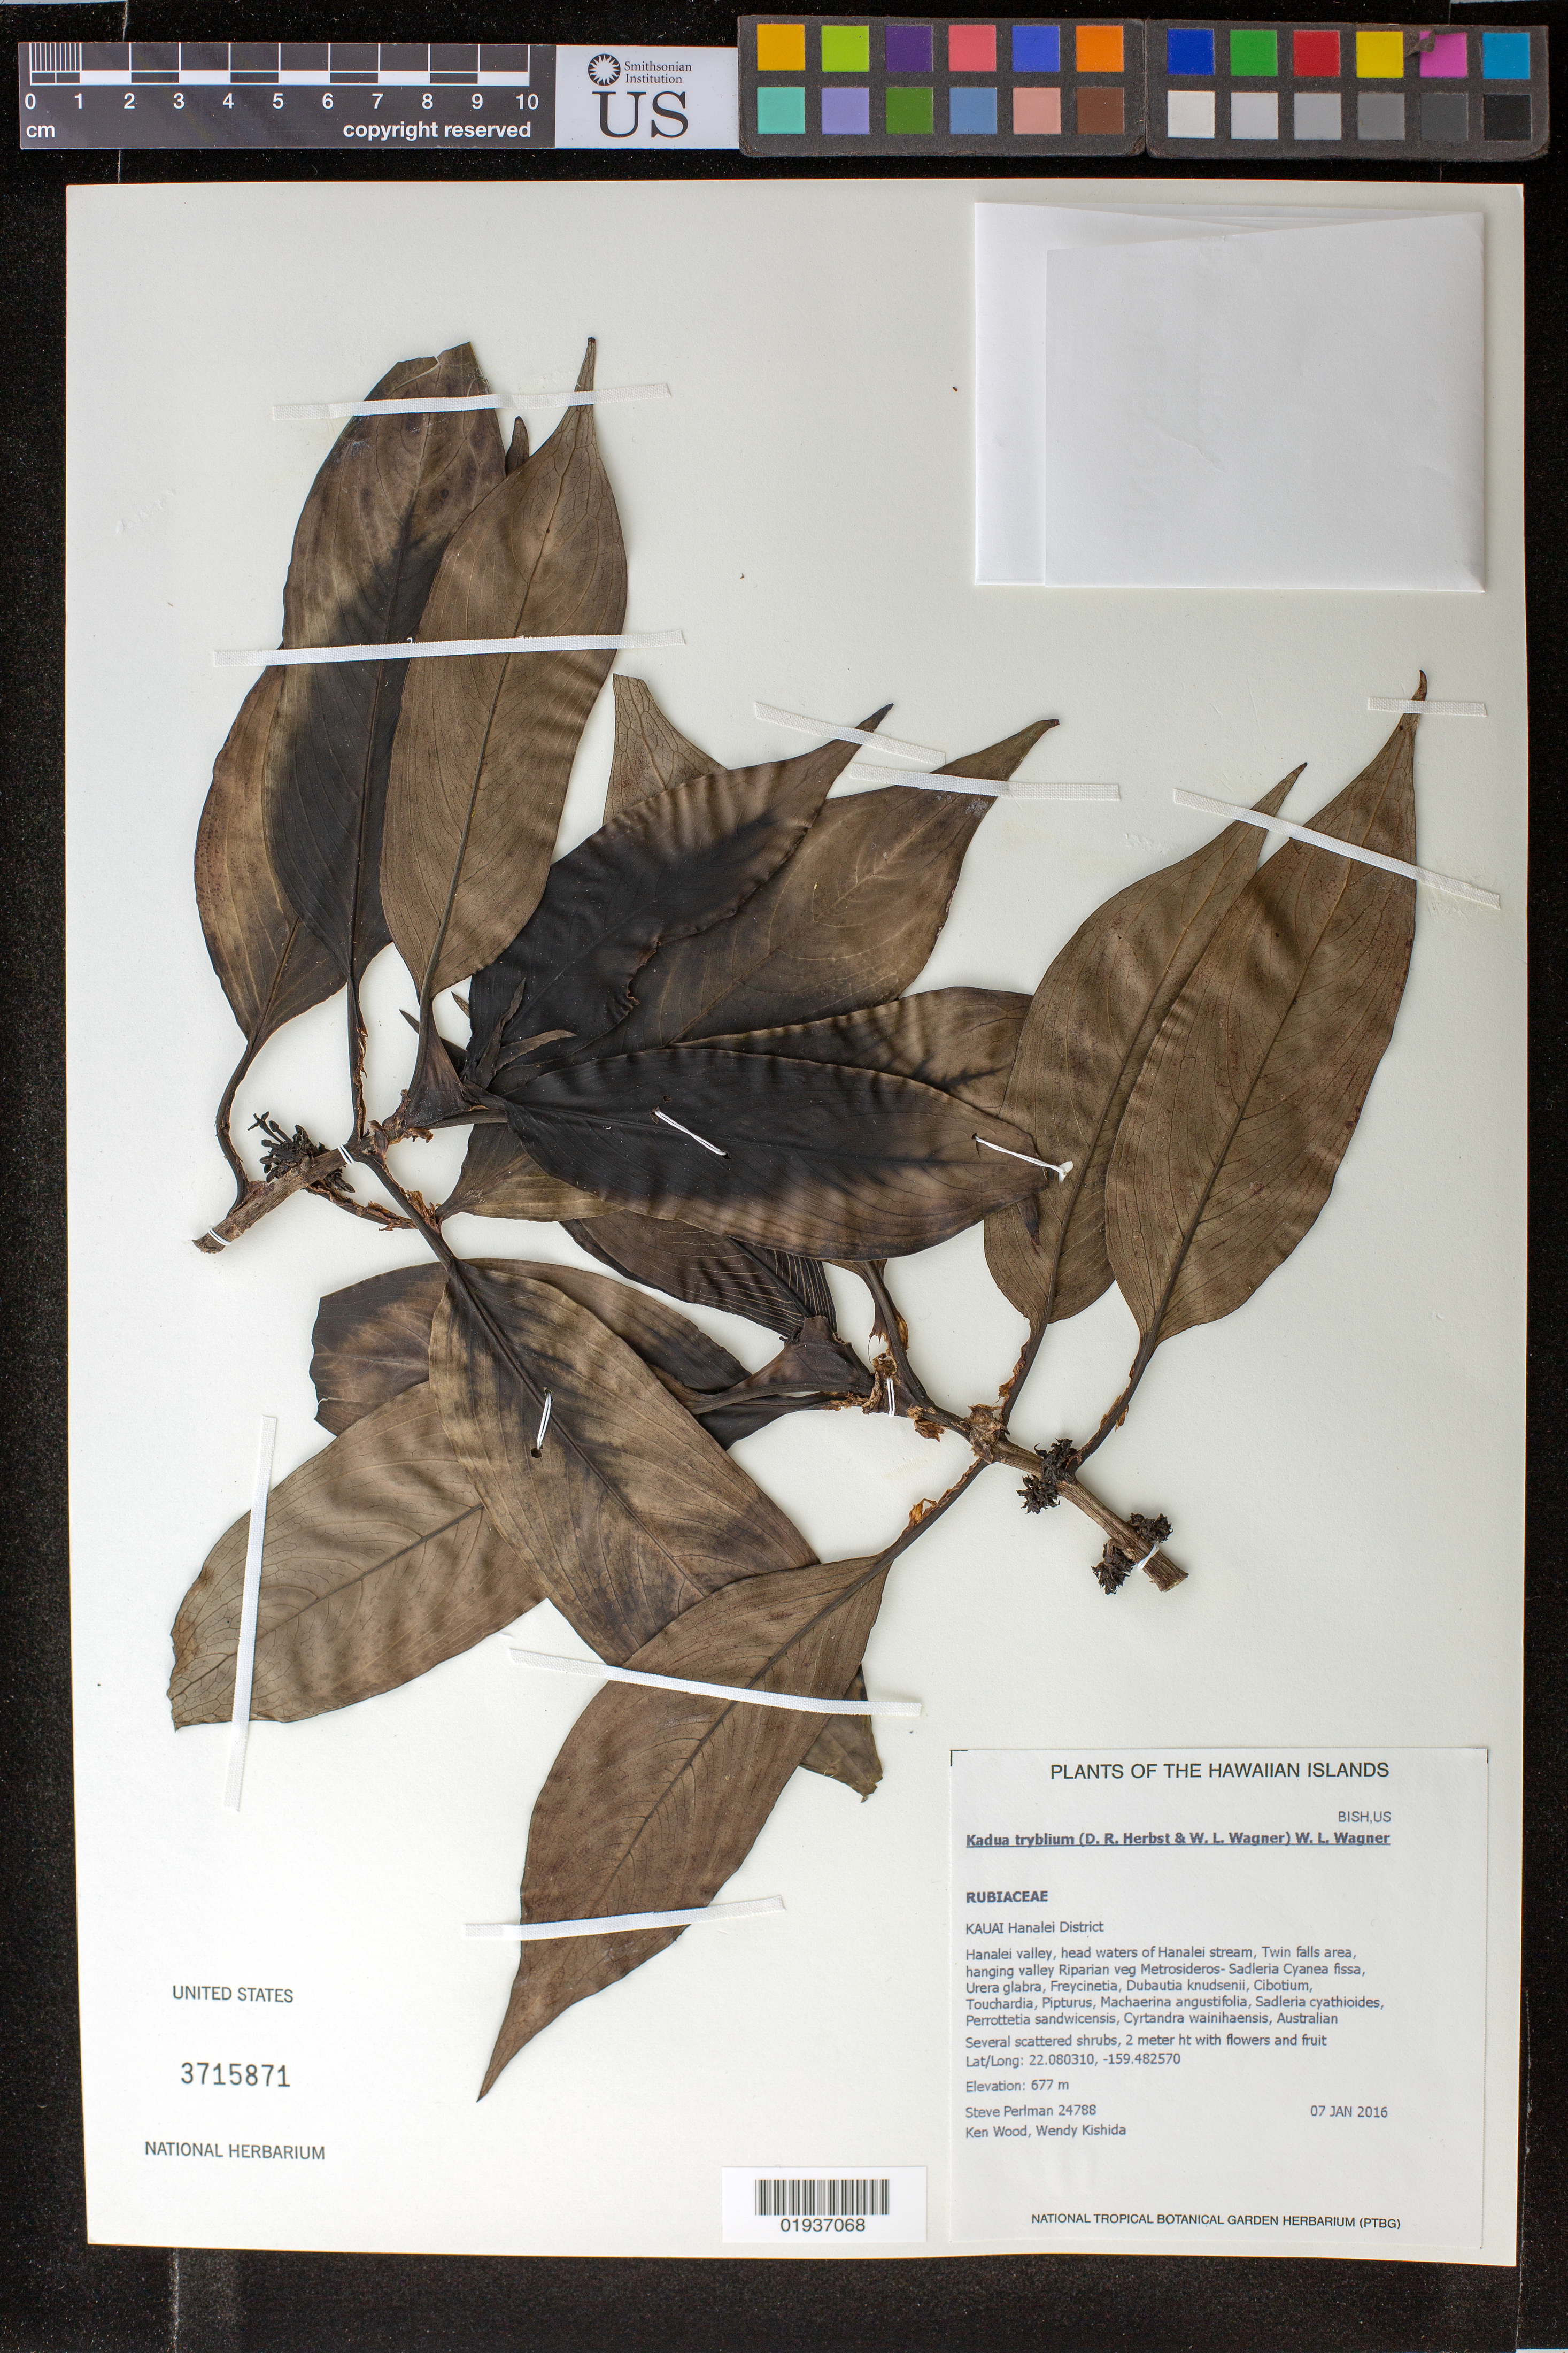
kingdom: Plantae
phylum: Tracheophyta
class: Magnoliopsida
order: Gentianales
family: Rubiaceae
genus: Kadua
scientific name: Kadua tryblium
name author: (D.R. Herbst & W.L. Wagner) W.L. Wagner & Lorence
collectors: S. P. Perlman, K. R. Wood & W. Kishida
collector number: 24788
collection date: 2016-01-07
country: United States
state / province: Hawaii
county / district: Kauai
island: Kaua'i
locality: Hanalei District, Hanalei Valley, headwaters of Hanalei Stream, twin falls area, hanging valley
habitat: Riparian vegetation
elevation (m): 677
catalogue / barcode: US 3715871